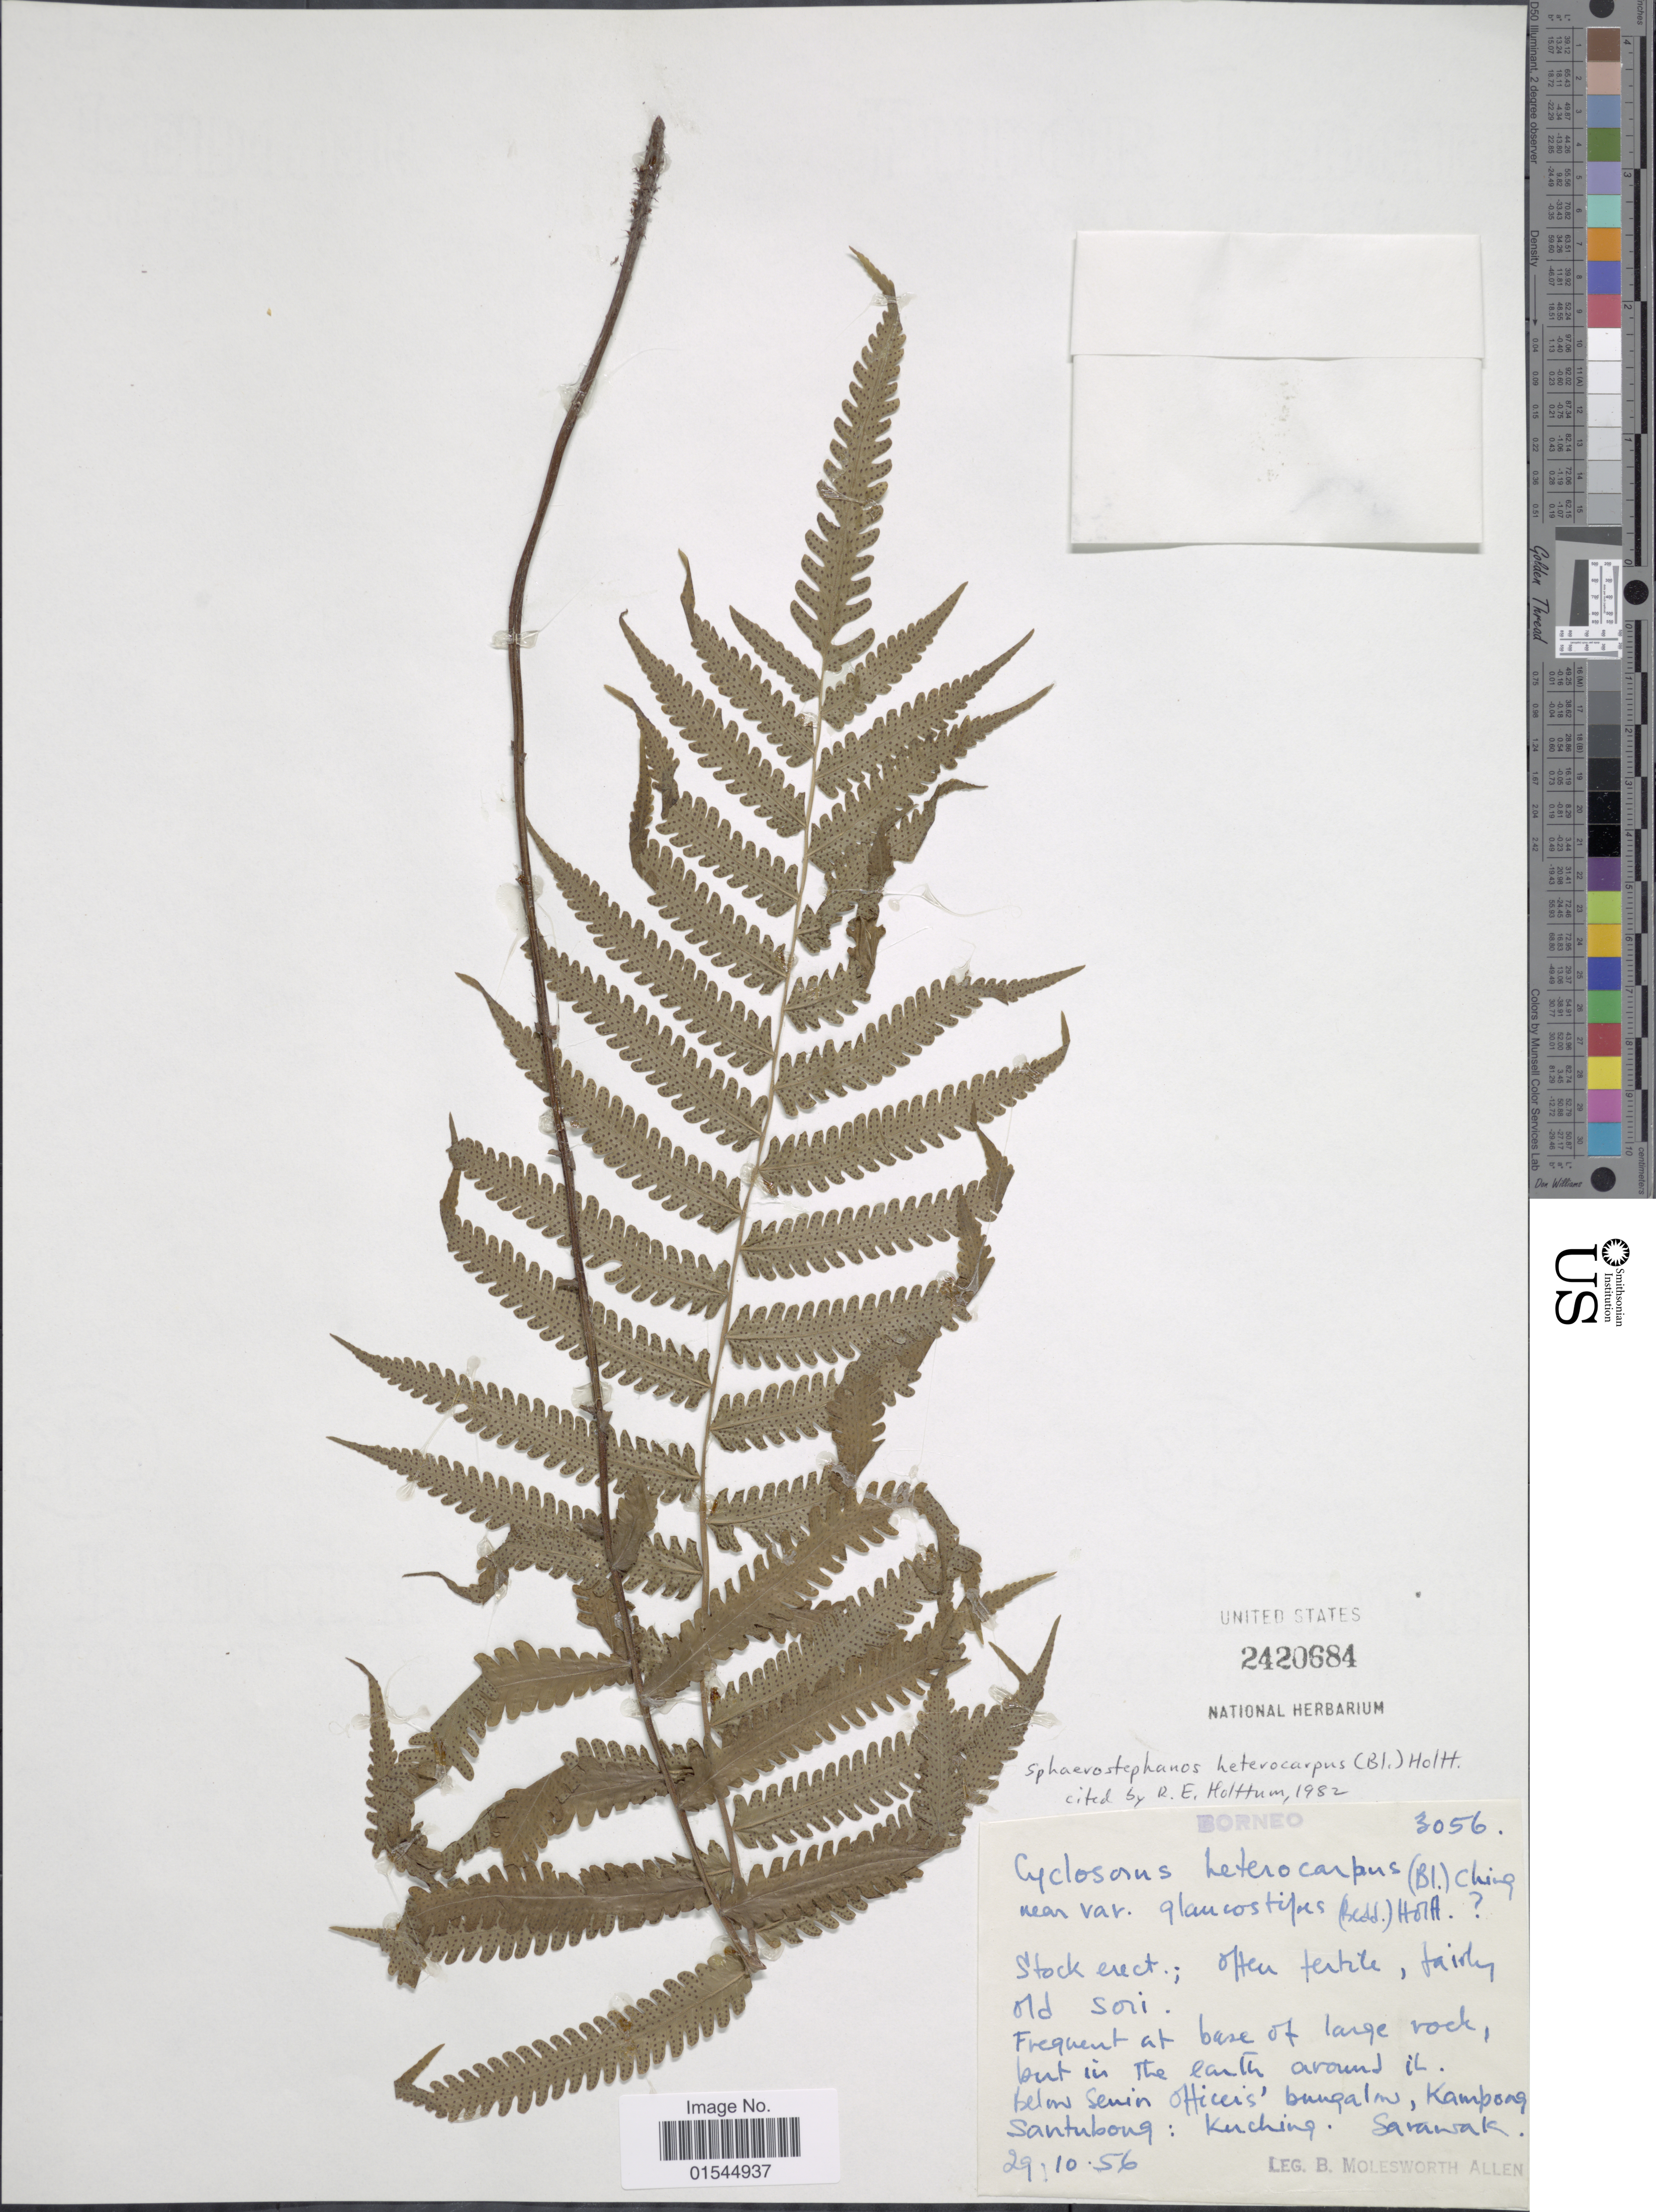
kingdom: Plantae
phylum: Tracheophyta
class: Polypodiopsida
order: Polypodiales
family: Thelypteridaceae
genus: Sphaerostephanos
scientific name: Sphaerostephanos heterocarpus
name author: (Blume) Holttum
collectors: B. E. G. Molesworth-Allen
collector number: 3056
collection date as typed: Transcribed d/m/y: 29/10/56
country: Malaysia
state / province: Sarawak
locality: Borneo, below Senin officer's bungalow, Kampong, Santubong: Kuching, Sarawak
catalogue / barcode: US 2420684